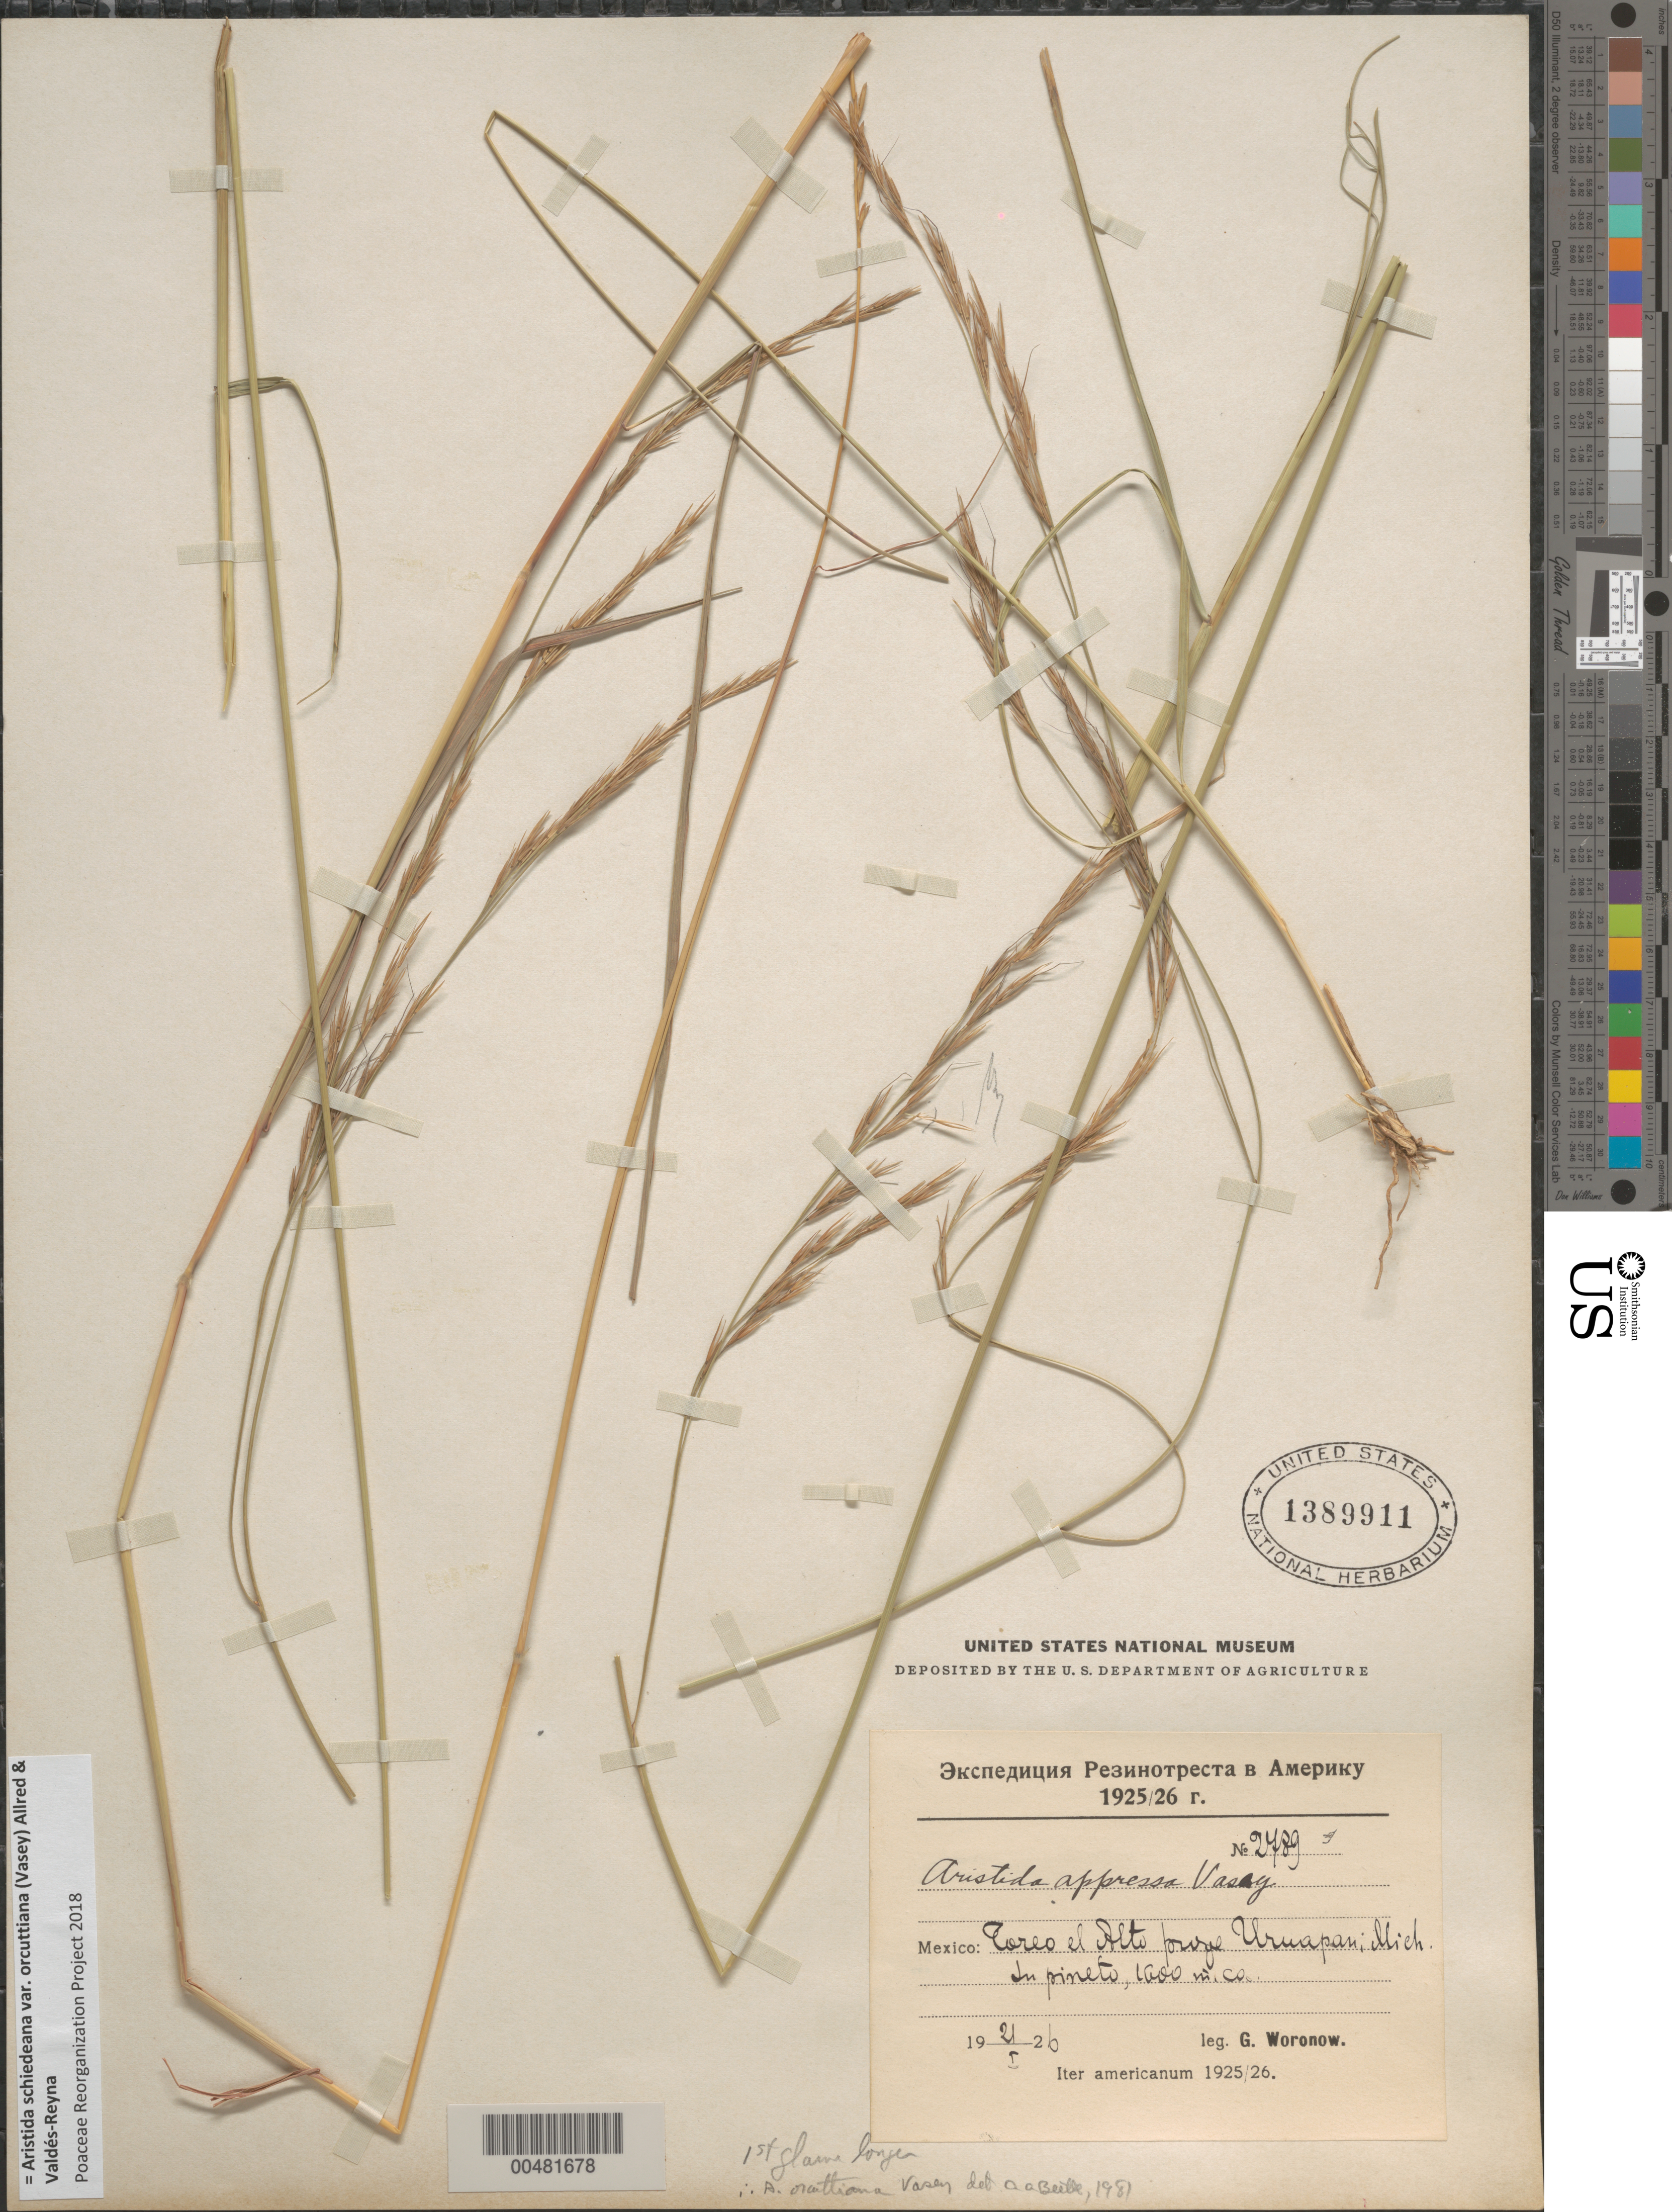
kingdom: Plantae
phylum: Tracheophyta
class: Liliopsida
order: Poales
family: Poaceae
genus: Aristida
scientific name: Aristida schiedeana var. orcuttiana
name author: (Vasey) Allred & Valdés-Reyna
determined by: Poaceae Reorganization Project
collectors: G. Woronow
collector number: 2789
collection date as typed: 21 Jan 1926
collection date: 1926-01-21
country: Mexico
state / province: Michoacán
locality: Toreo el Alto forje Uruapan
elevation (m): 1000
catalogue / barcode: US 1389911